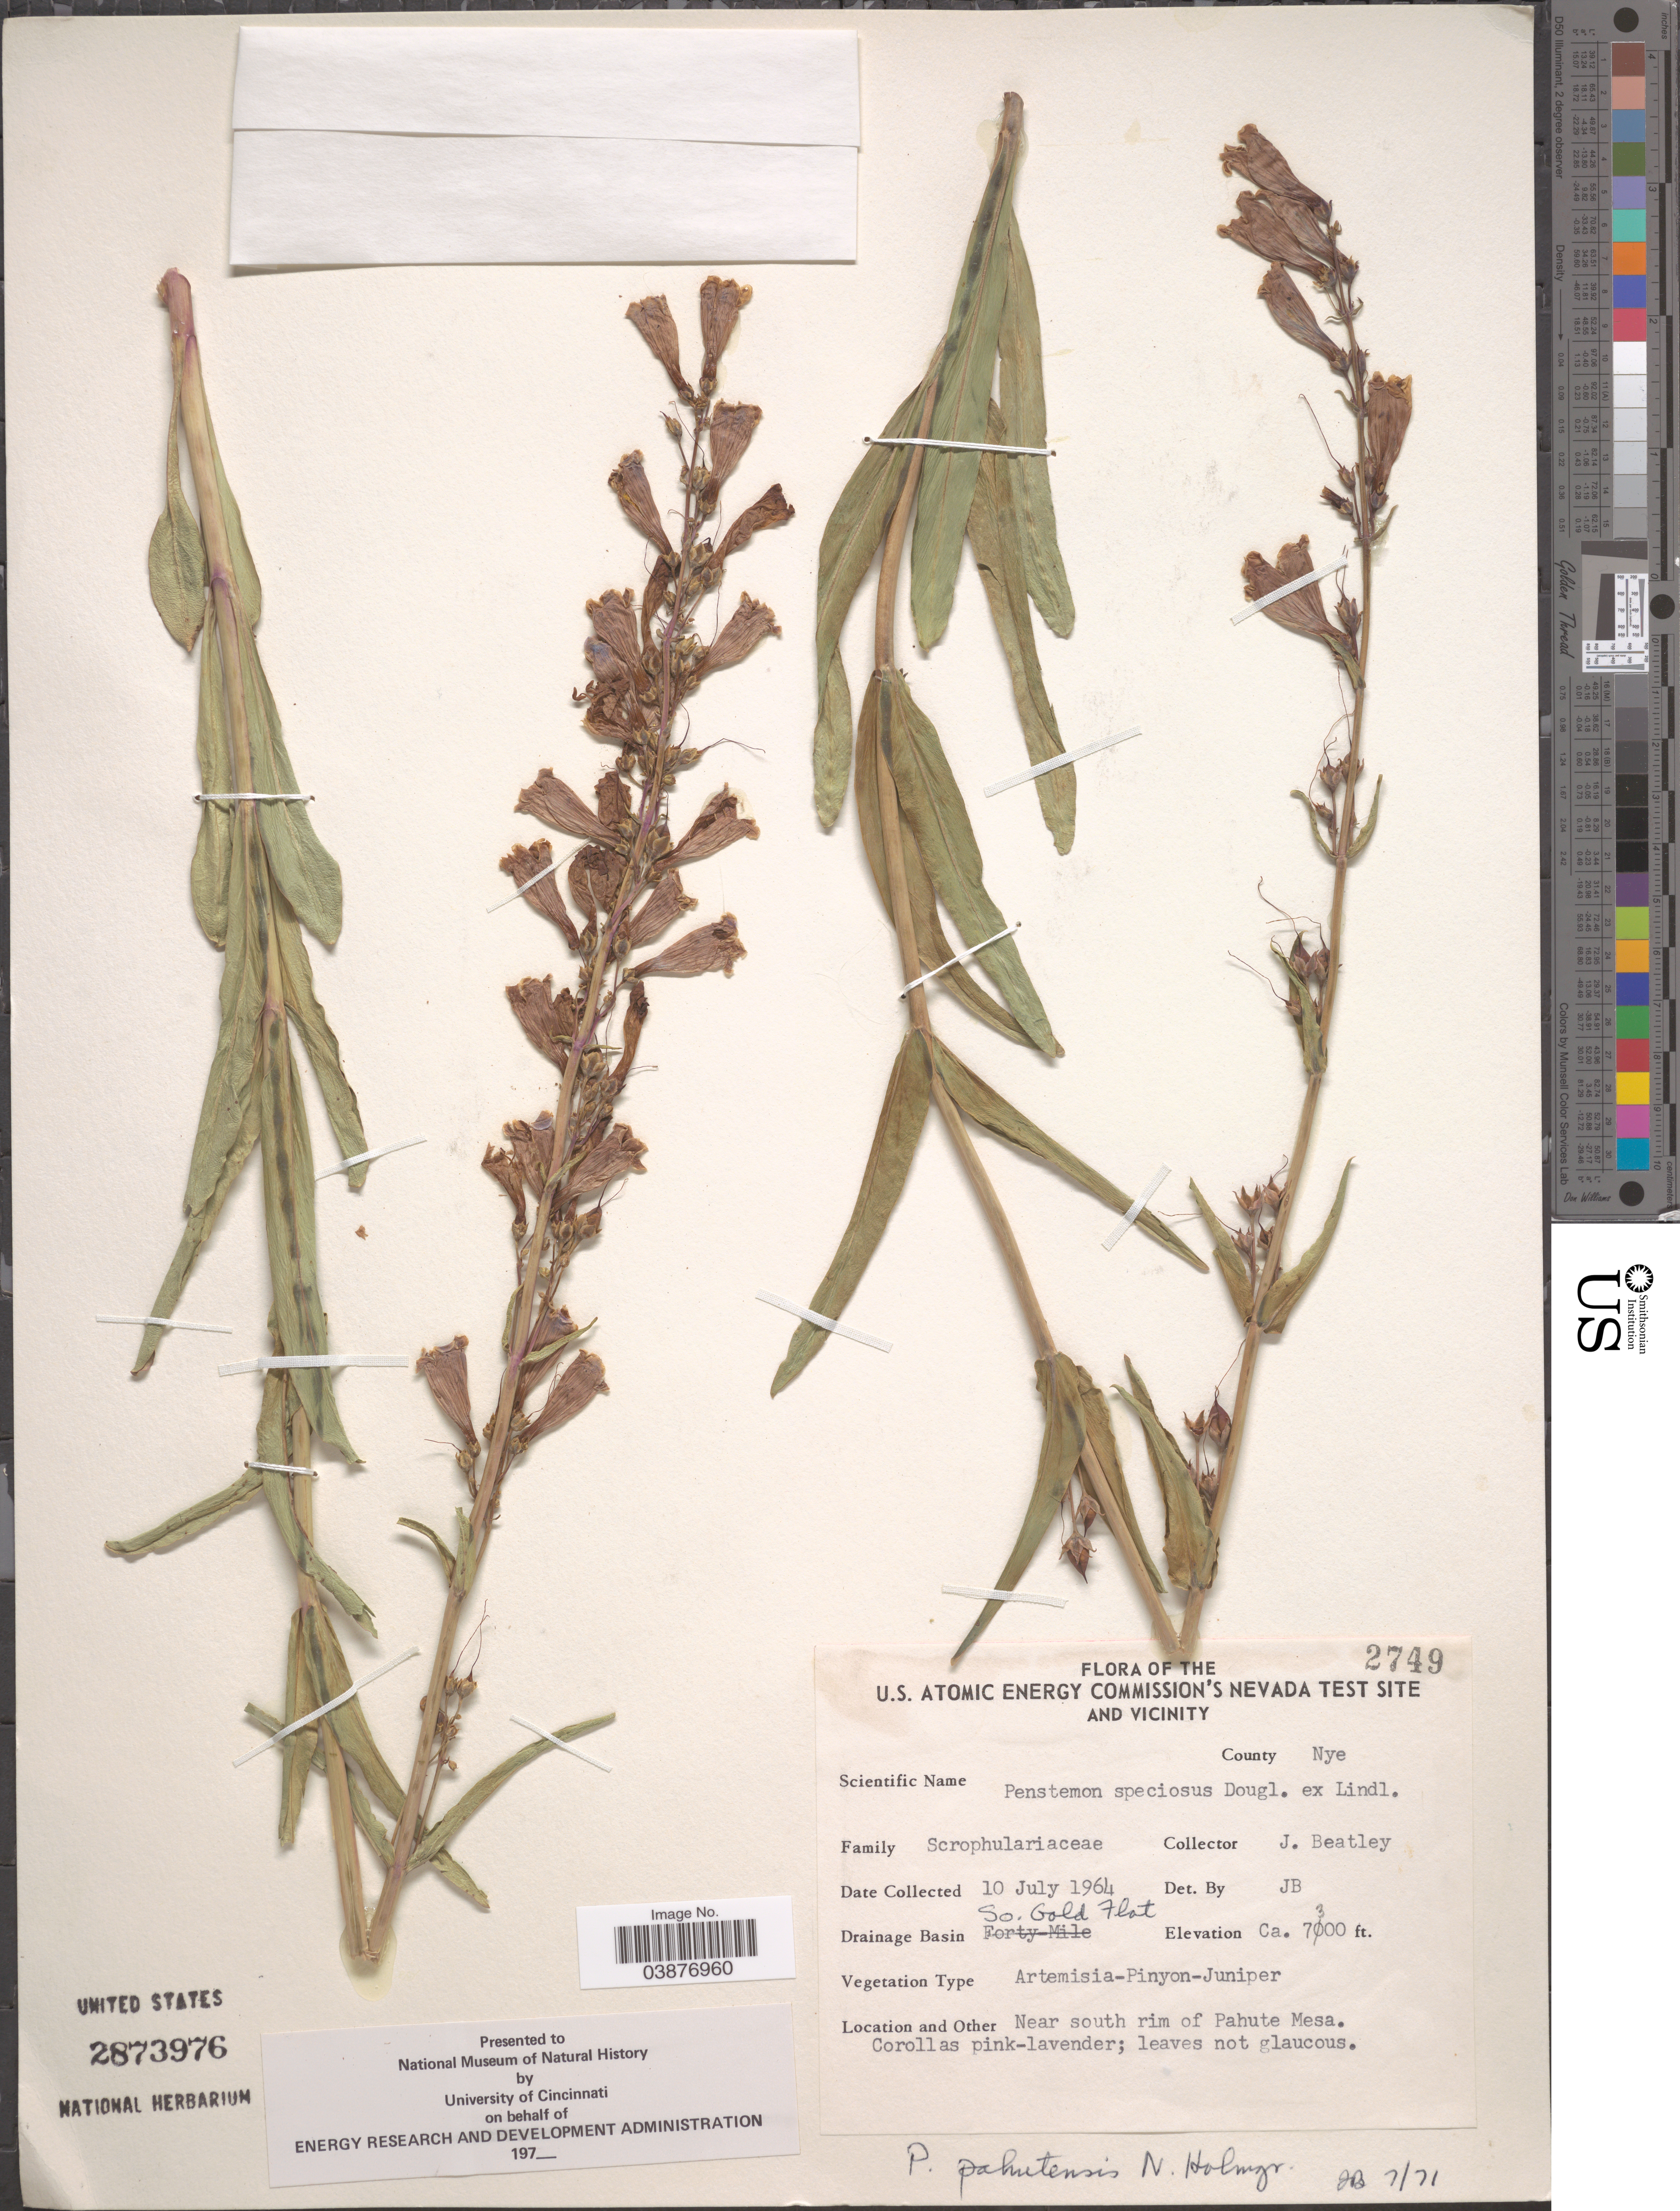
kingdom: Plantae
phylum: Tracheophyta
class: Magnoliopsida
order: Lamiales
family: Plantaginaceae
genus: Penstemon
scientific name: Penstemon pahutensis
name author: N.H. Holmgren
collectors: J. C. Beatley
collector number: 2749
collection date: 1964-07-10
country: United States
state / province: Nevada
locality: U.S. Atomic Energy Commission's Nevada Test Site and Vicinity. County Nye. Drainage Basin So. Gold Flat. Near south rim of Pahute Mesa.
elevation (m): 2225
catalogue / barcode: US 2873976